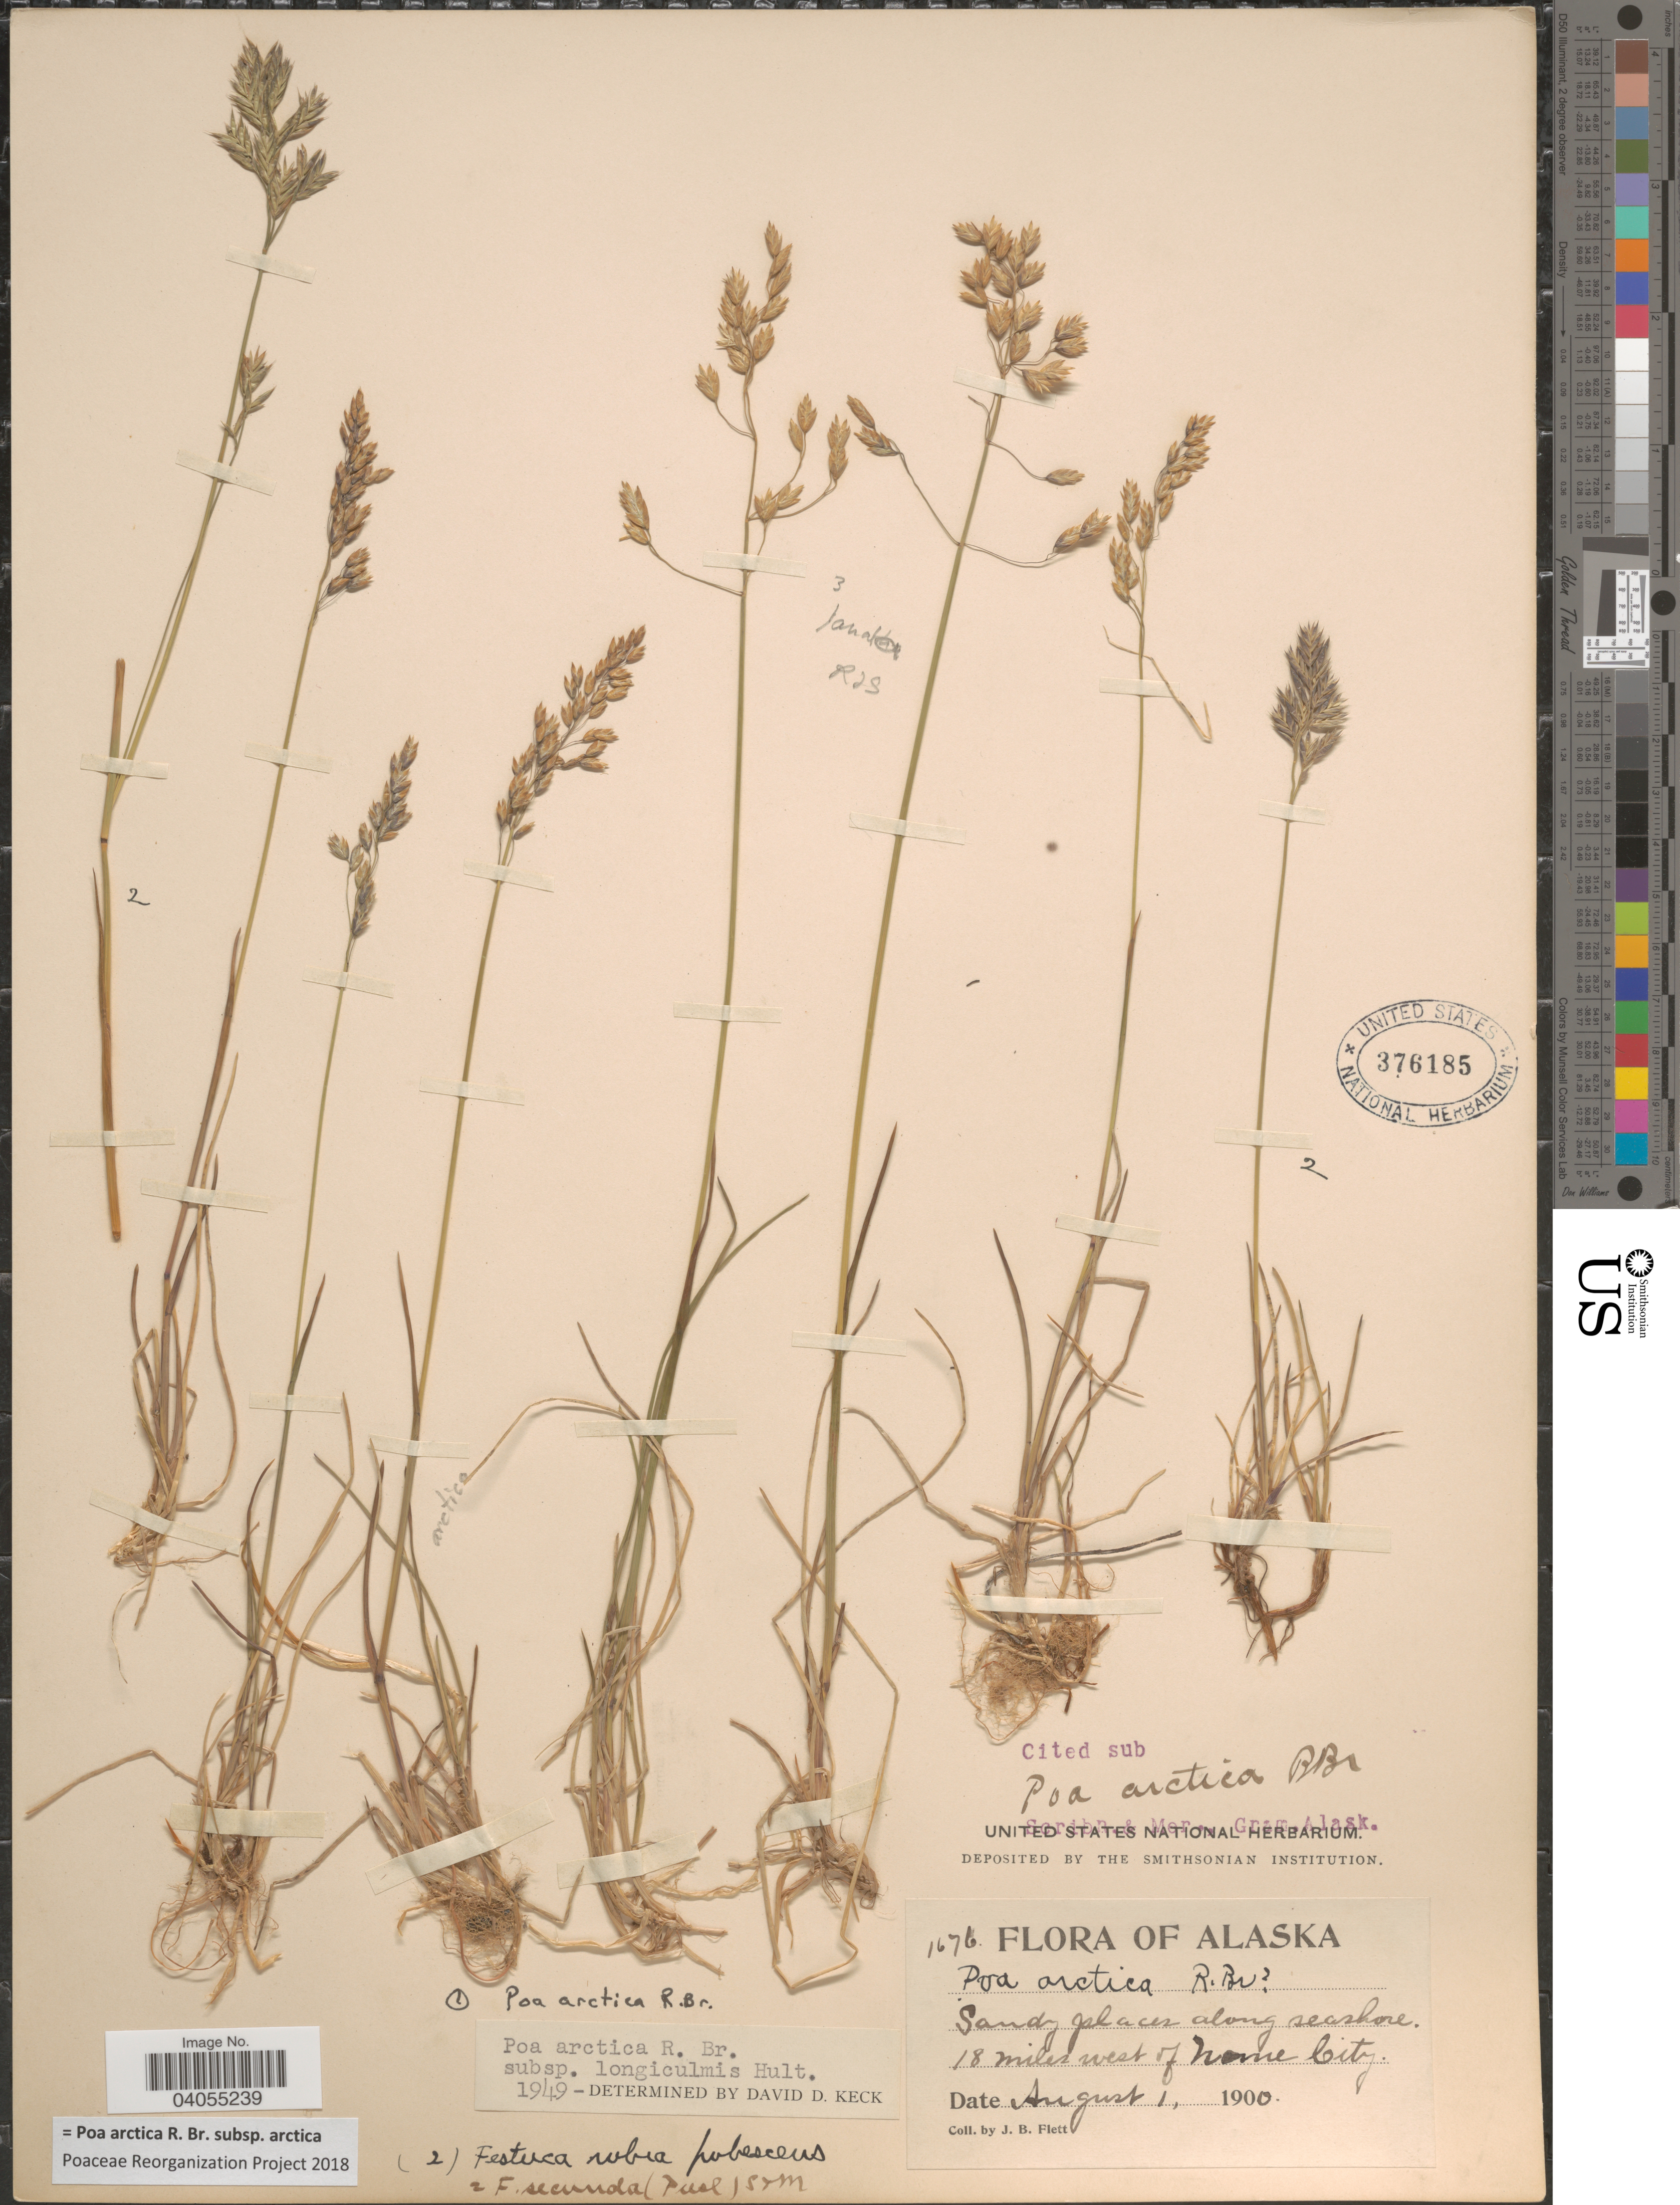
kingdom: Plantae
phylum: Tracheophyta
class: Liliopsida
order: Poales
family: Poaceae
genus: Poa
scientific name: Poa arctica subsp. arctica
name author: R. Br.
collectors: J. Flett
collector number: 1676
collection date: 1900-08-01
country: United States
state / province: Alaska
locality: Sandy places along seashore 18 miles west of Nome City.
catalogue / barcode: US 376185